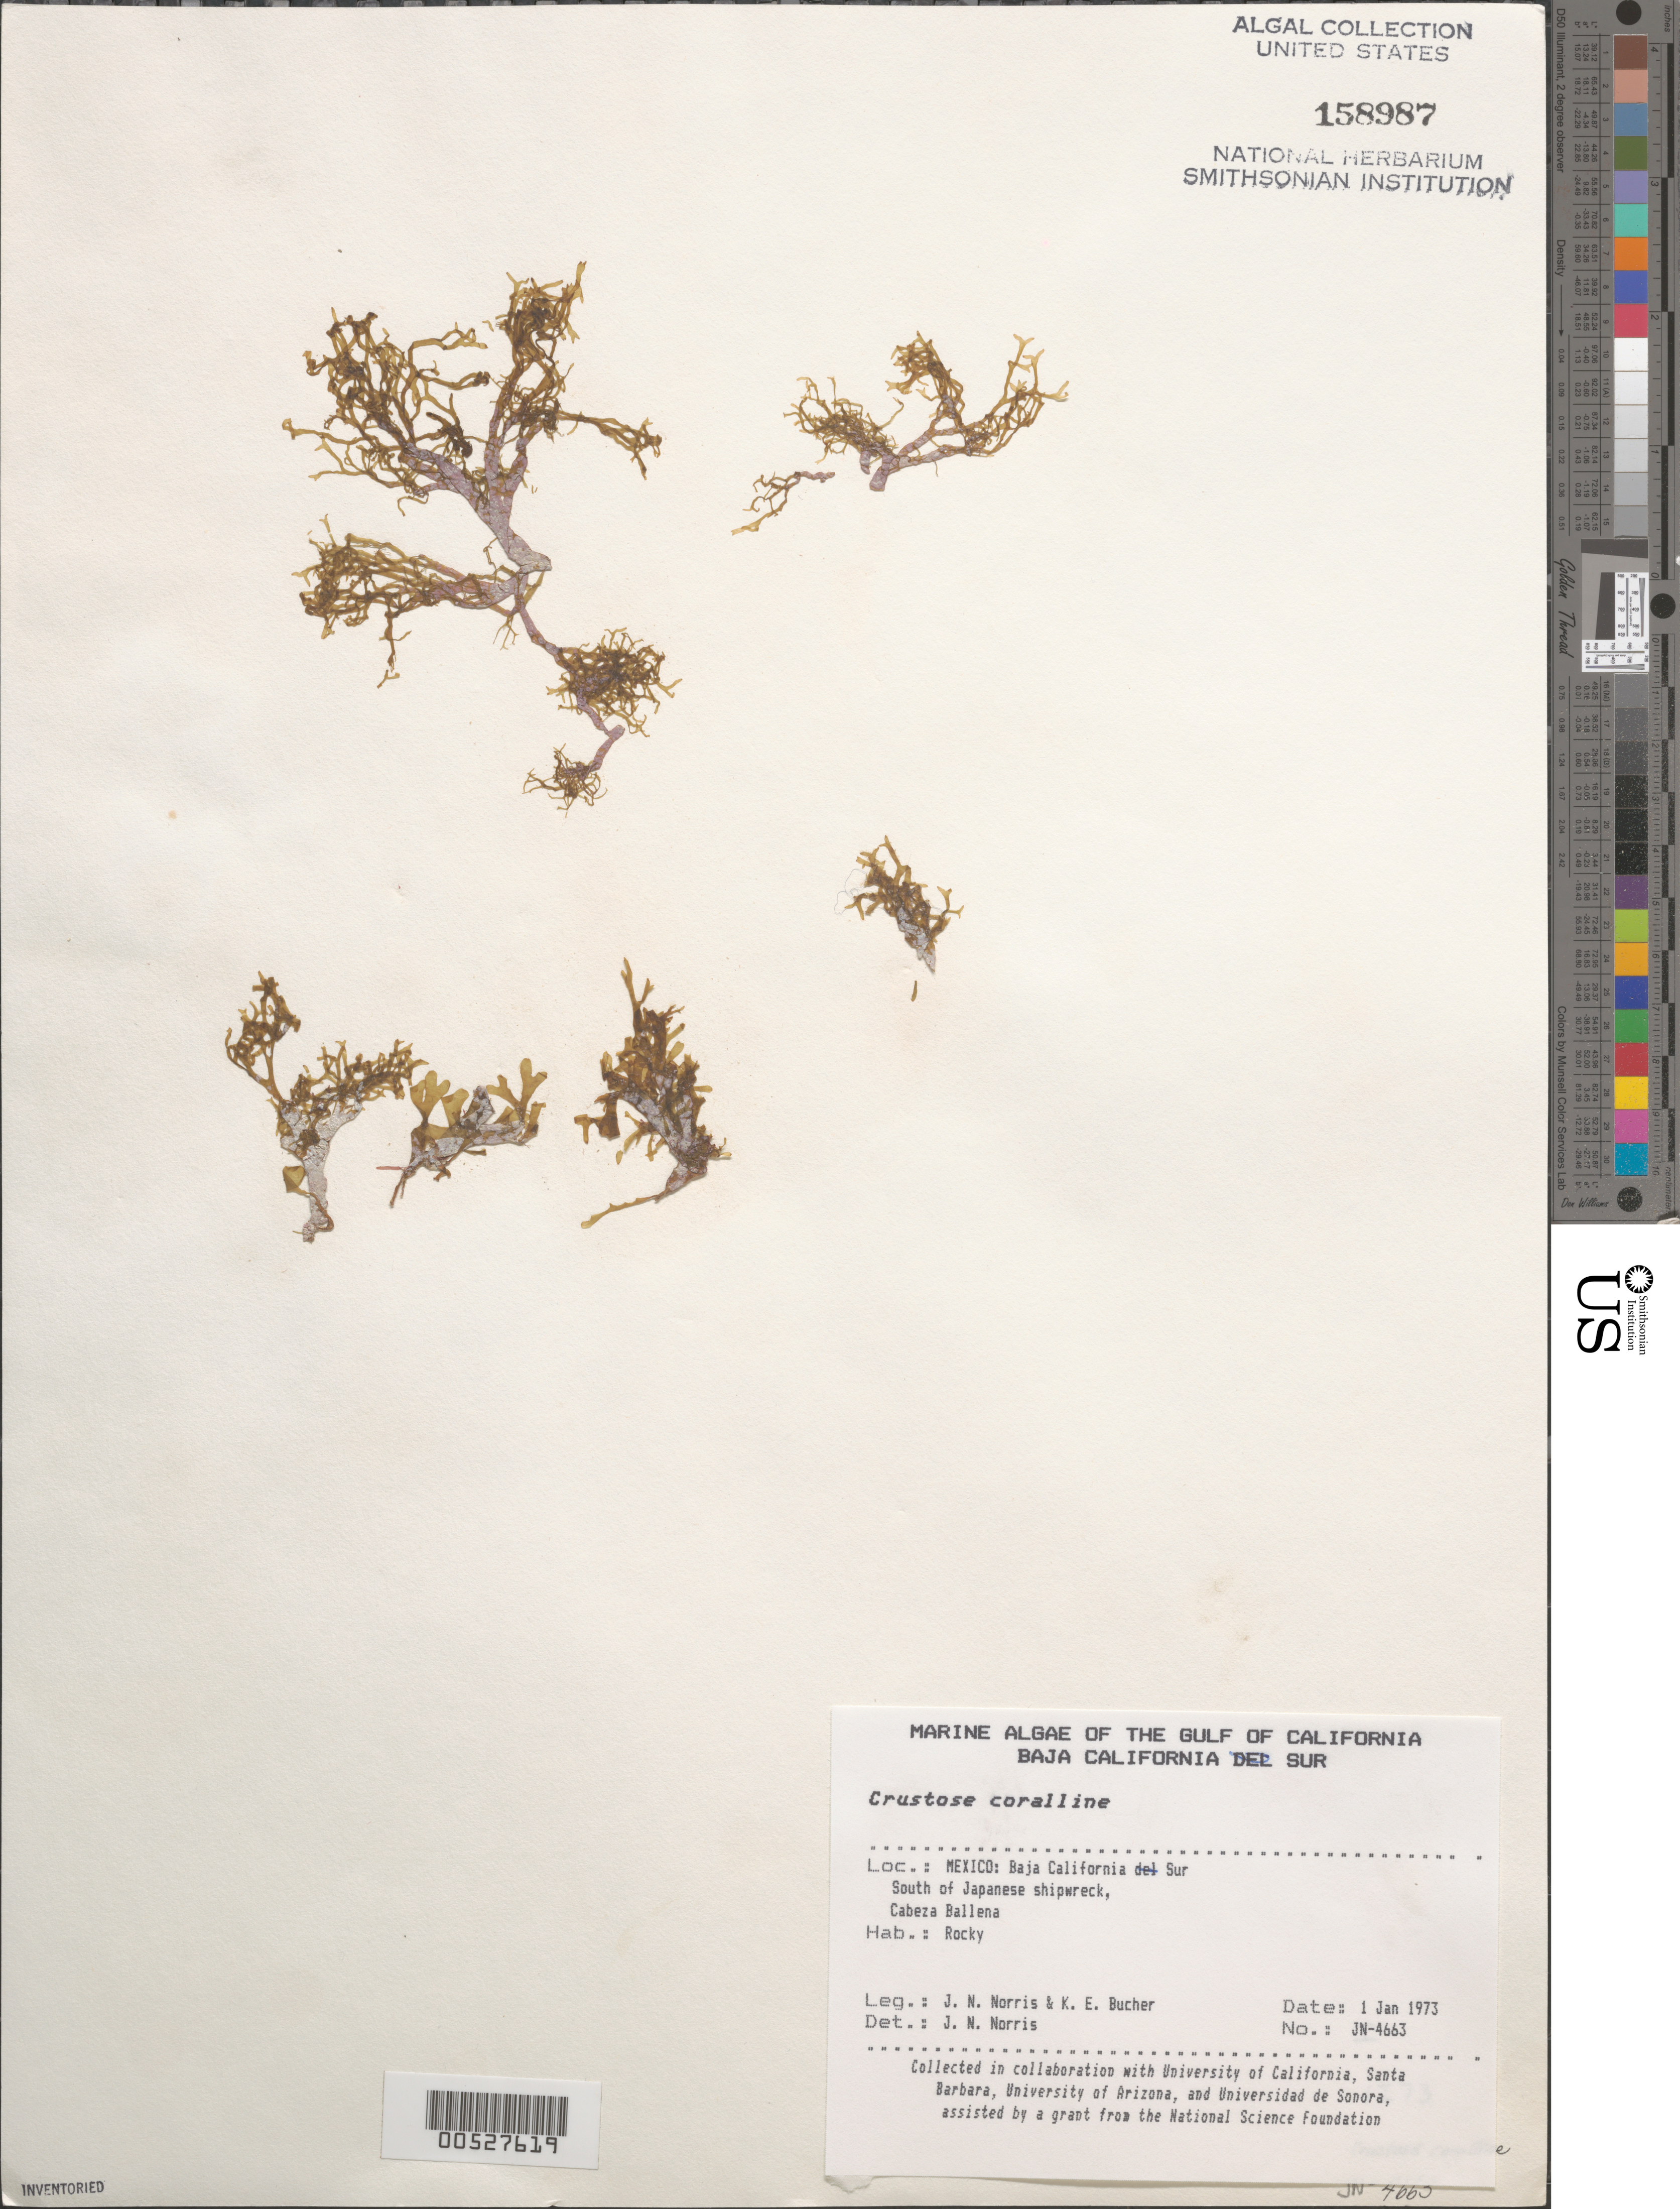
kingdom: Plantae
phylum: Rhodophyta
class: Florideophyceae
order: Corallinales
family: Corallinaceae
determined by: Norris, James N.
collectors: J. N. Norris & K. E. Bucher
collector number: JN-4663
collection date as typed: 01 Jan 1973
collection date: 1973-01-01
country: Mexico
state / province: Baja California Sur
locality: Cabeza Ballena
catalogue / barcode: US 158987